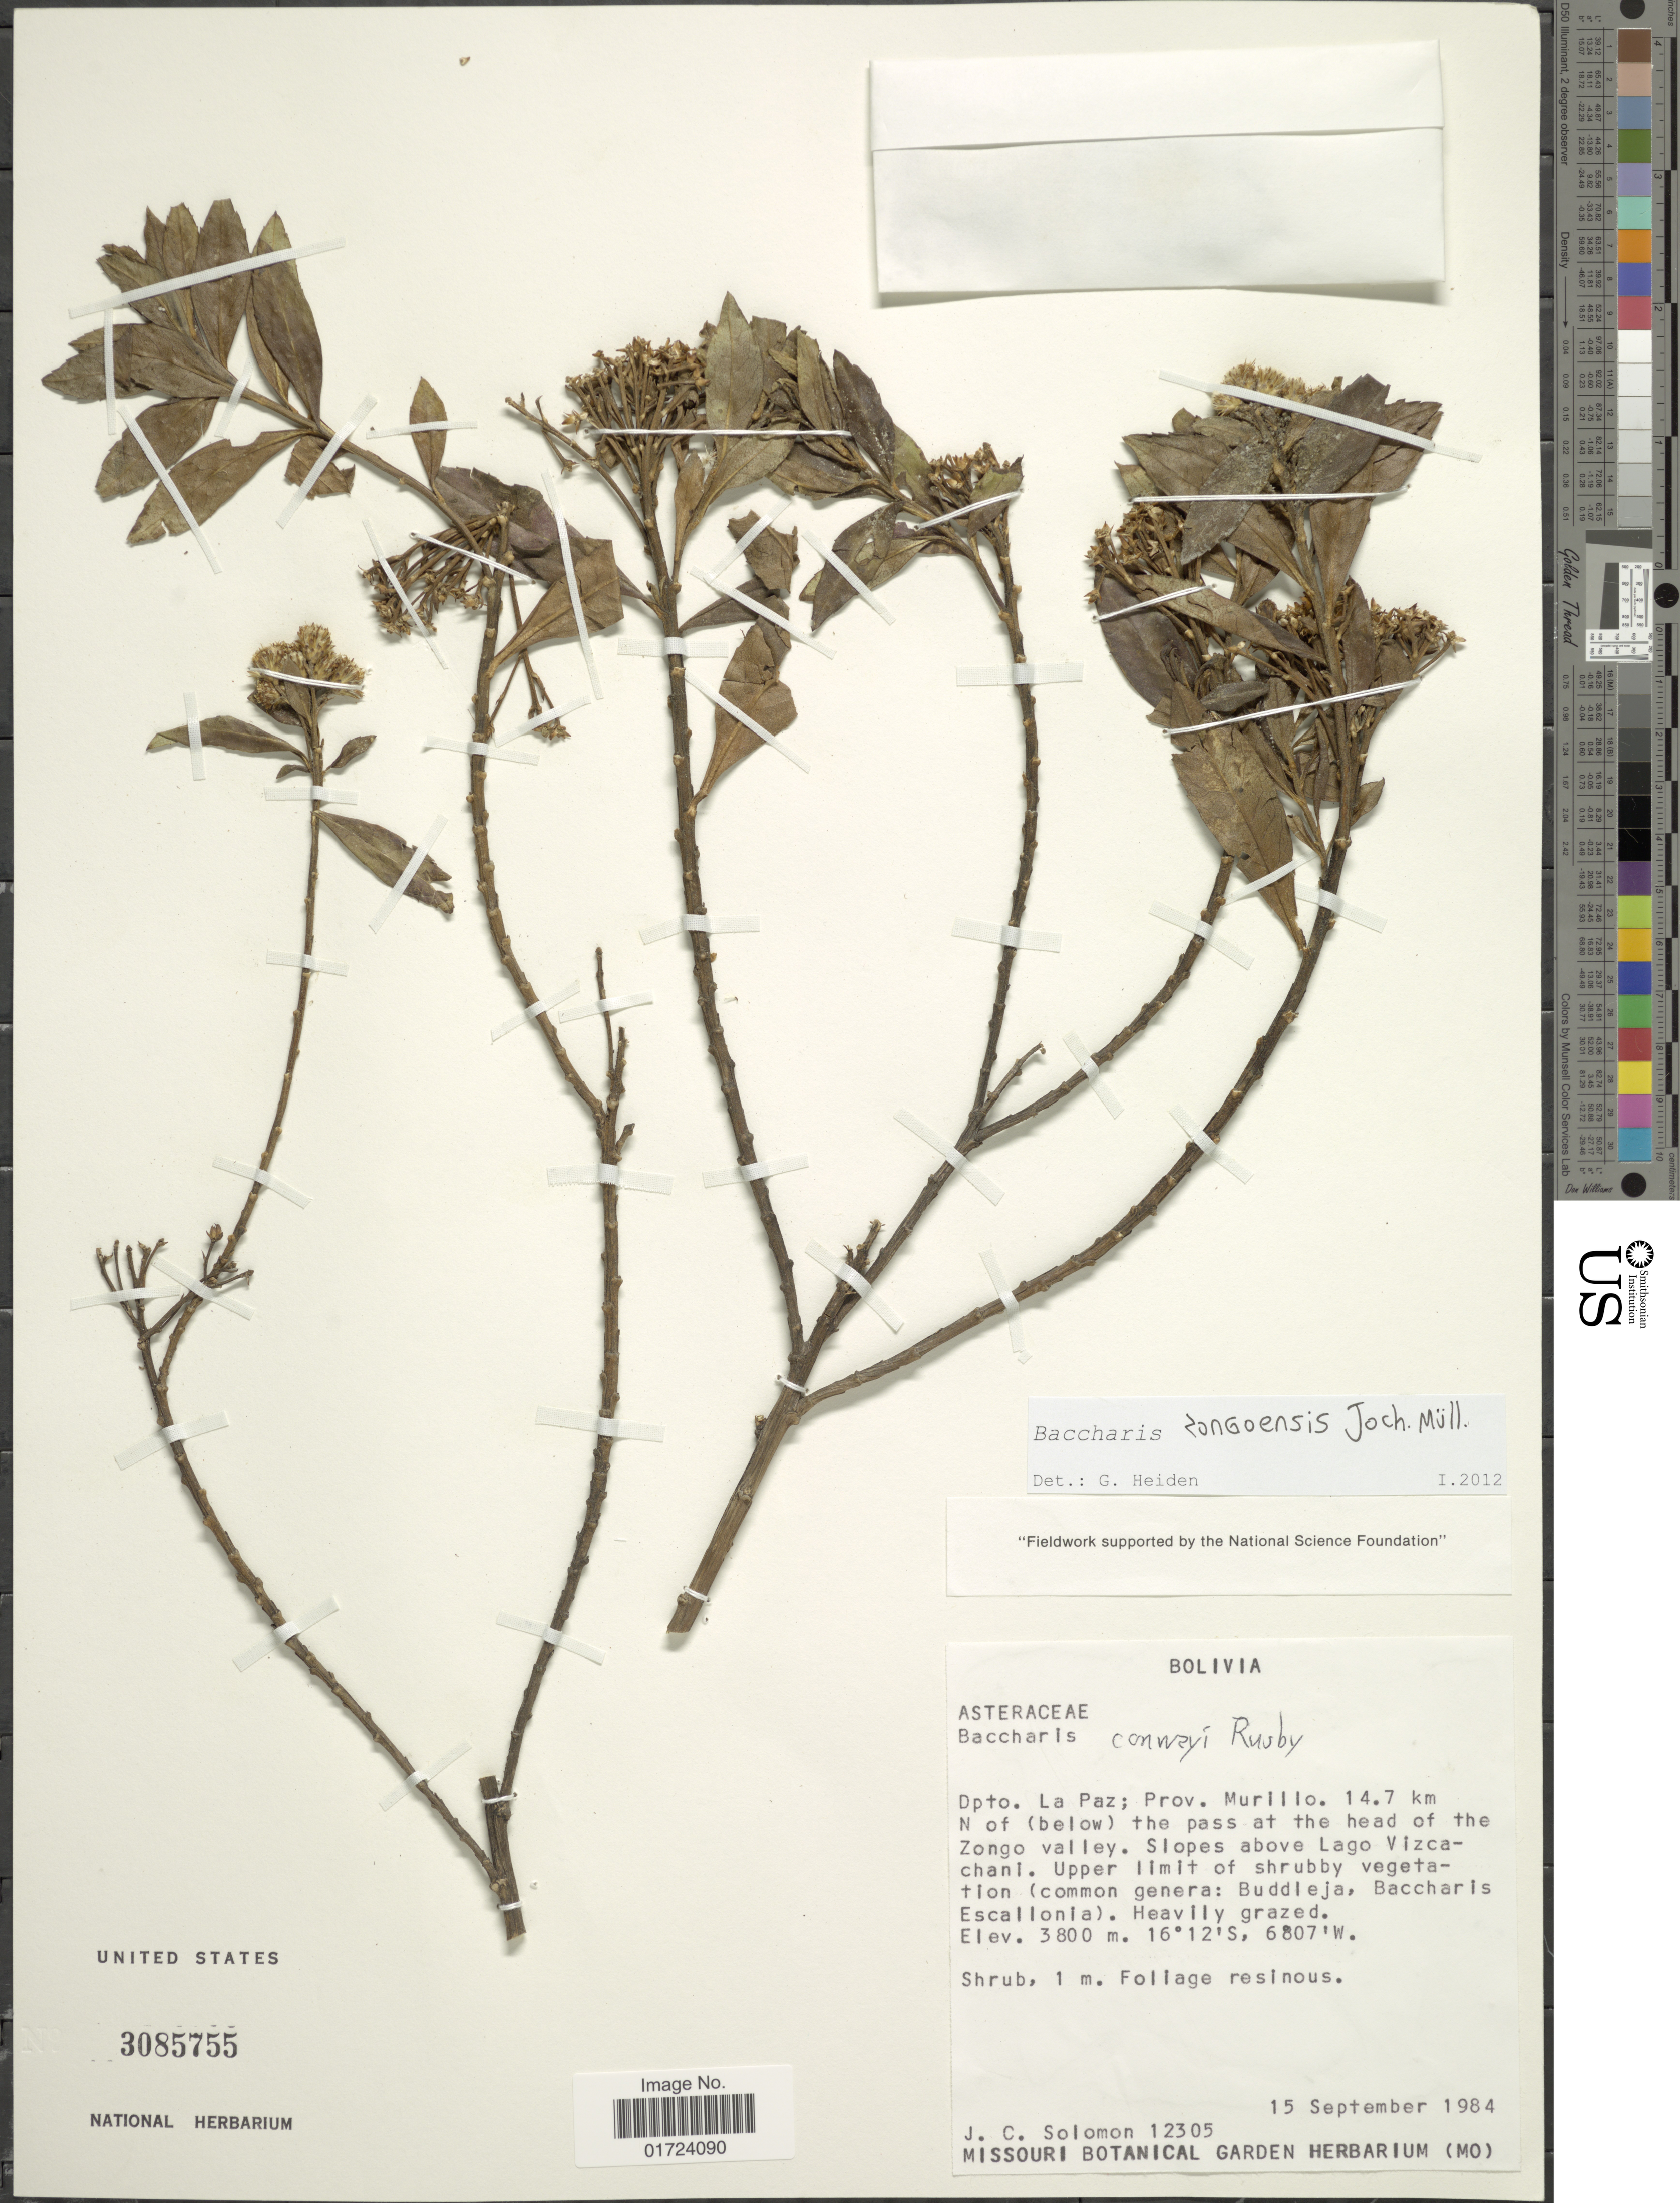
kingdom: Plantae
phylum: Tracheophyta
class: Magnoliopsida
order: Asterales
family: Asteraceae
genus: Baccharis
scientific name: Baccharis zongoensis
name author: Joch. Müll.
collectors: J. C. Solomon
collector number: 12305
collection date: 1984-09-15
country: Bolivia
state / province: La Paz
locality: Dpto. La Paz; Prov. Murillo. 14.7 km N of (below) the pass at the head of the Zong valley.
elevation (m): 3800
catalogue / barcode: US 3085755